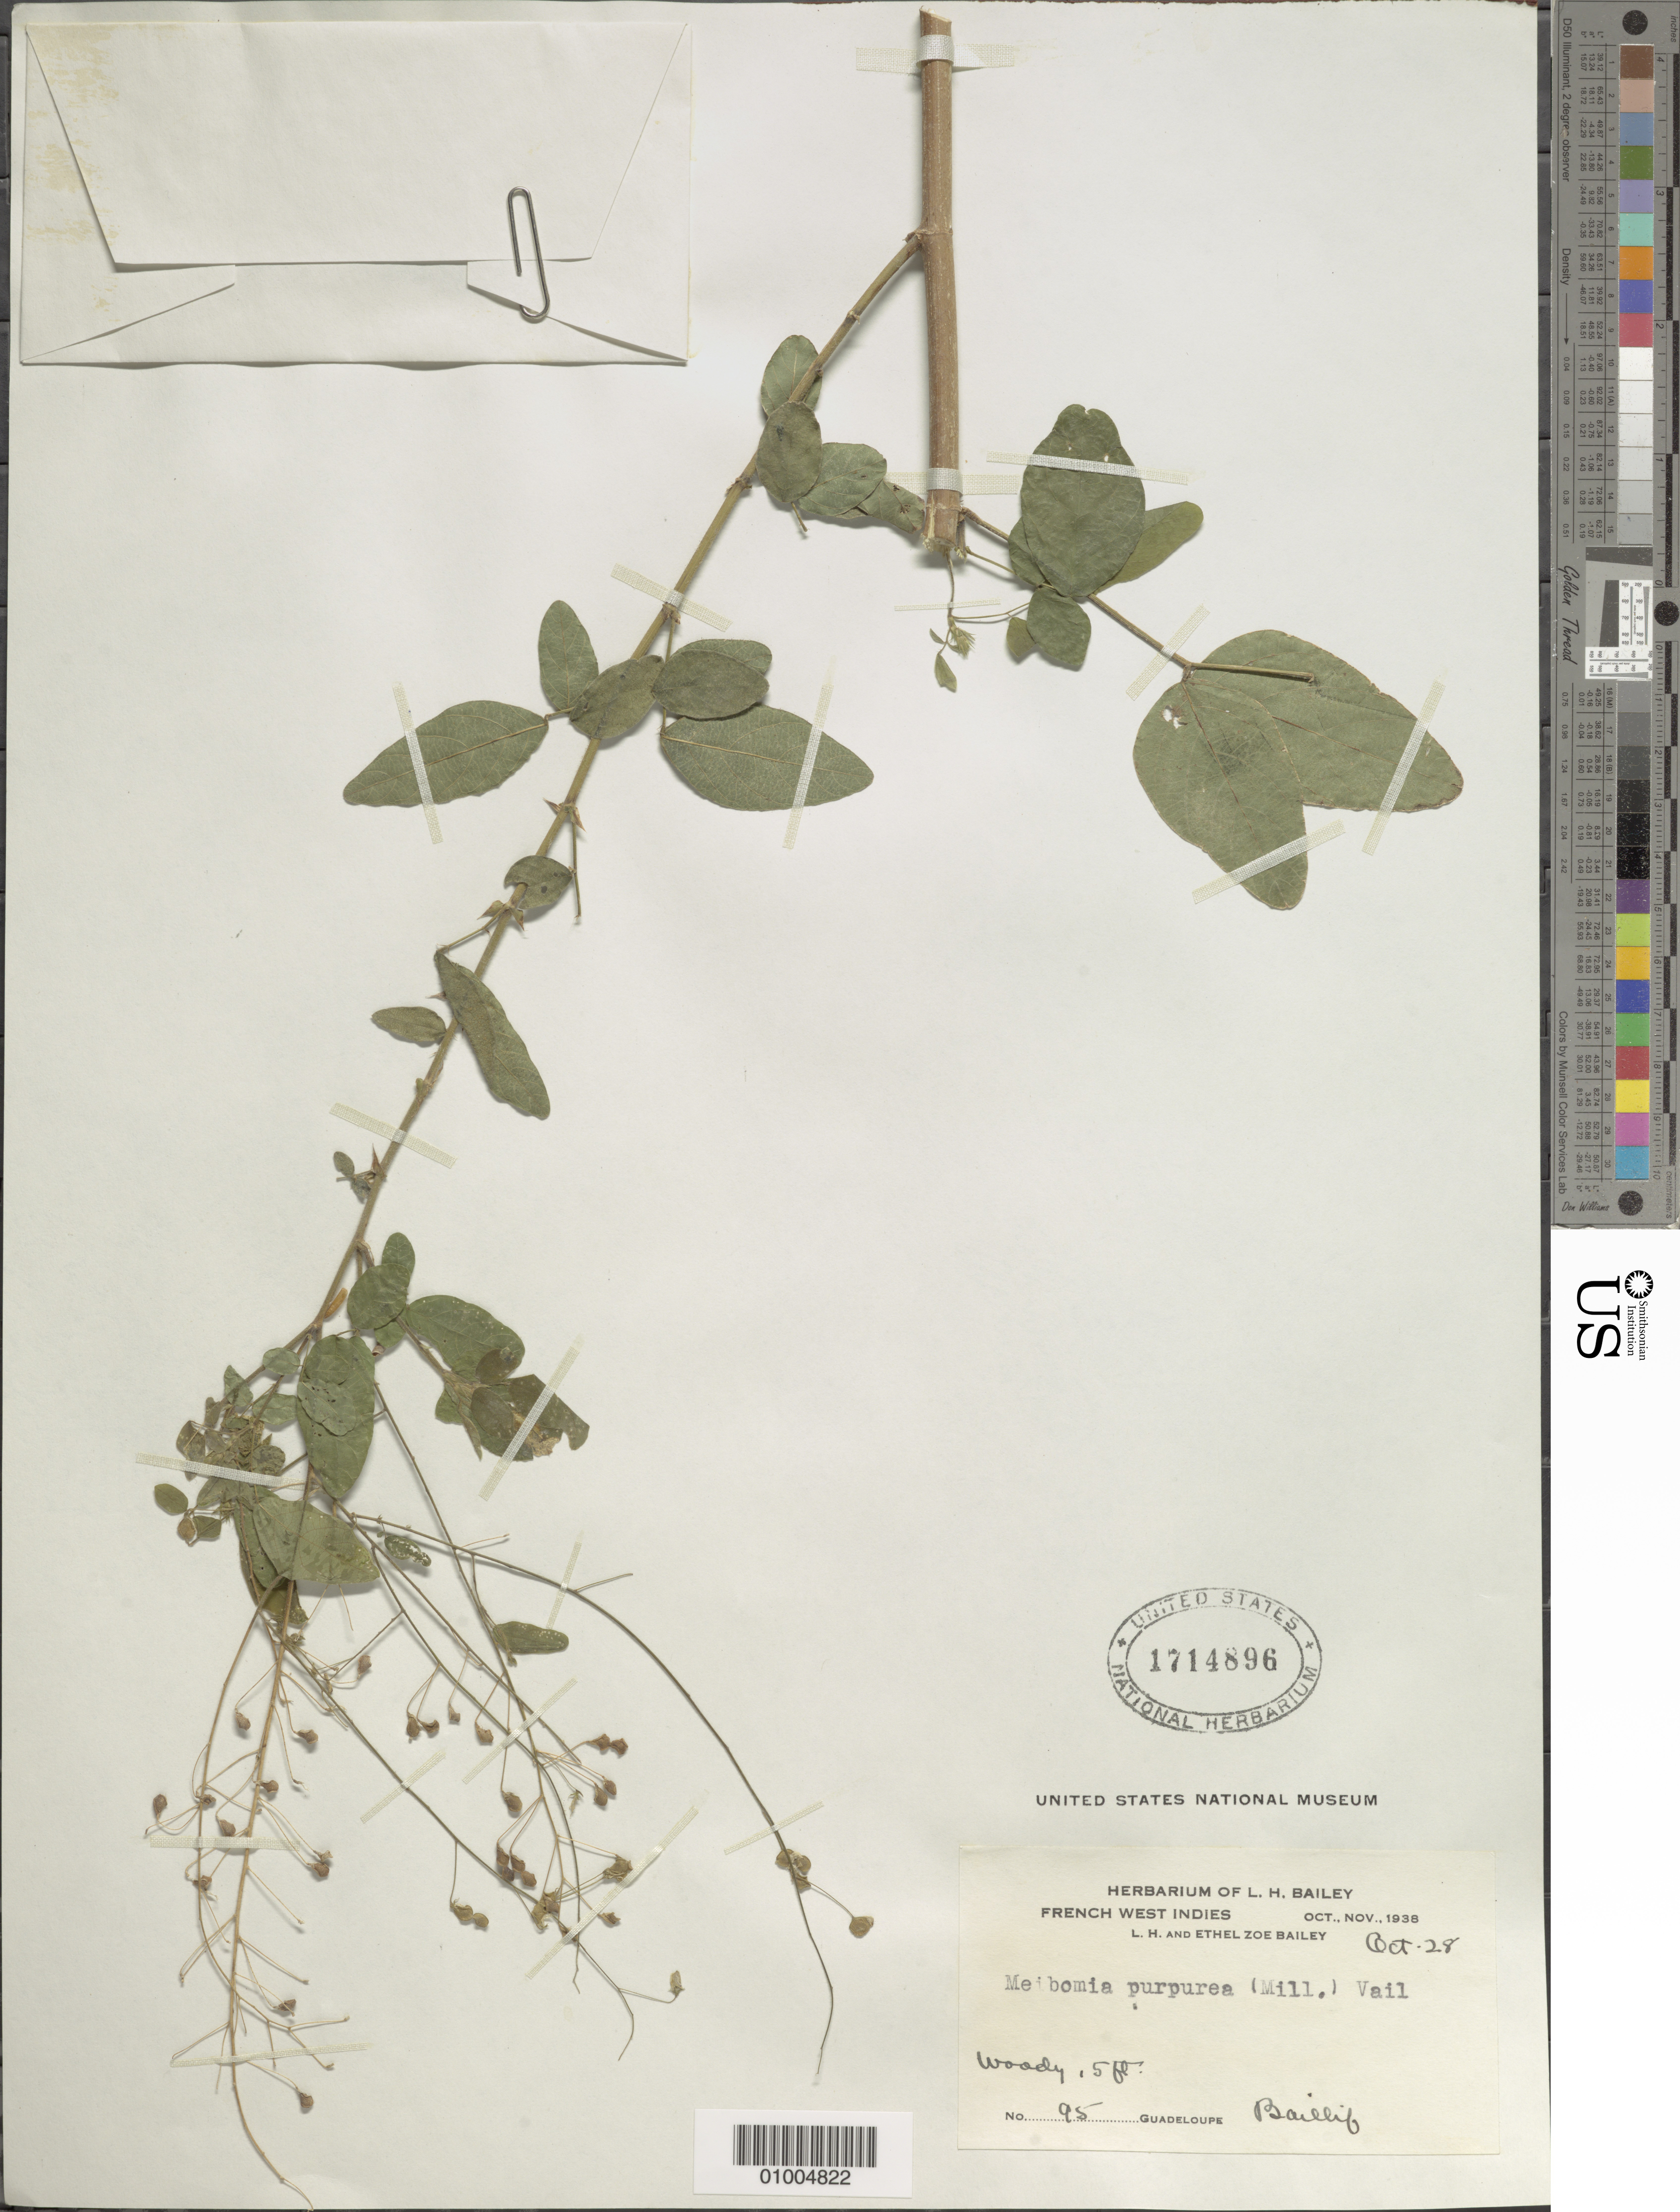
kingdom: Plantae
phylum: Tracheophyta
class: Magnoliopsida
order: Fabales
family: Fabaceae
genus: Desmodium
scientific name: Desmodium tortuosum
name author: (Sw.) DC.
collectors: L. H. Bailey & E. Z. Bailey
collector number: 95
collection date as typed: Oct 1938 and Nov 1938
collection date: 1938-10,1938-11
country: Guadeloupe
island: Basse Terre [Guadeloupe]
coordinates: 0 N, 0 E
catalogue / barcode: US 1714896